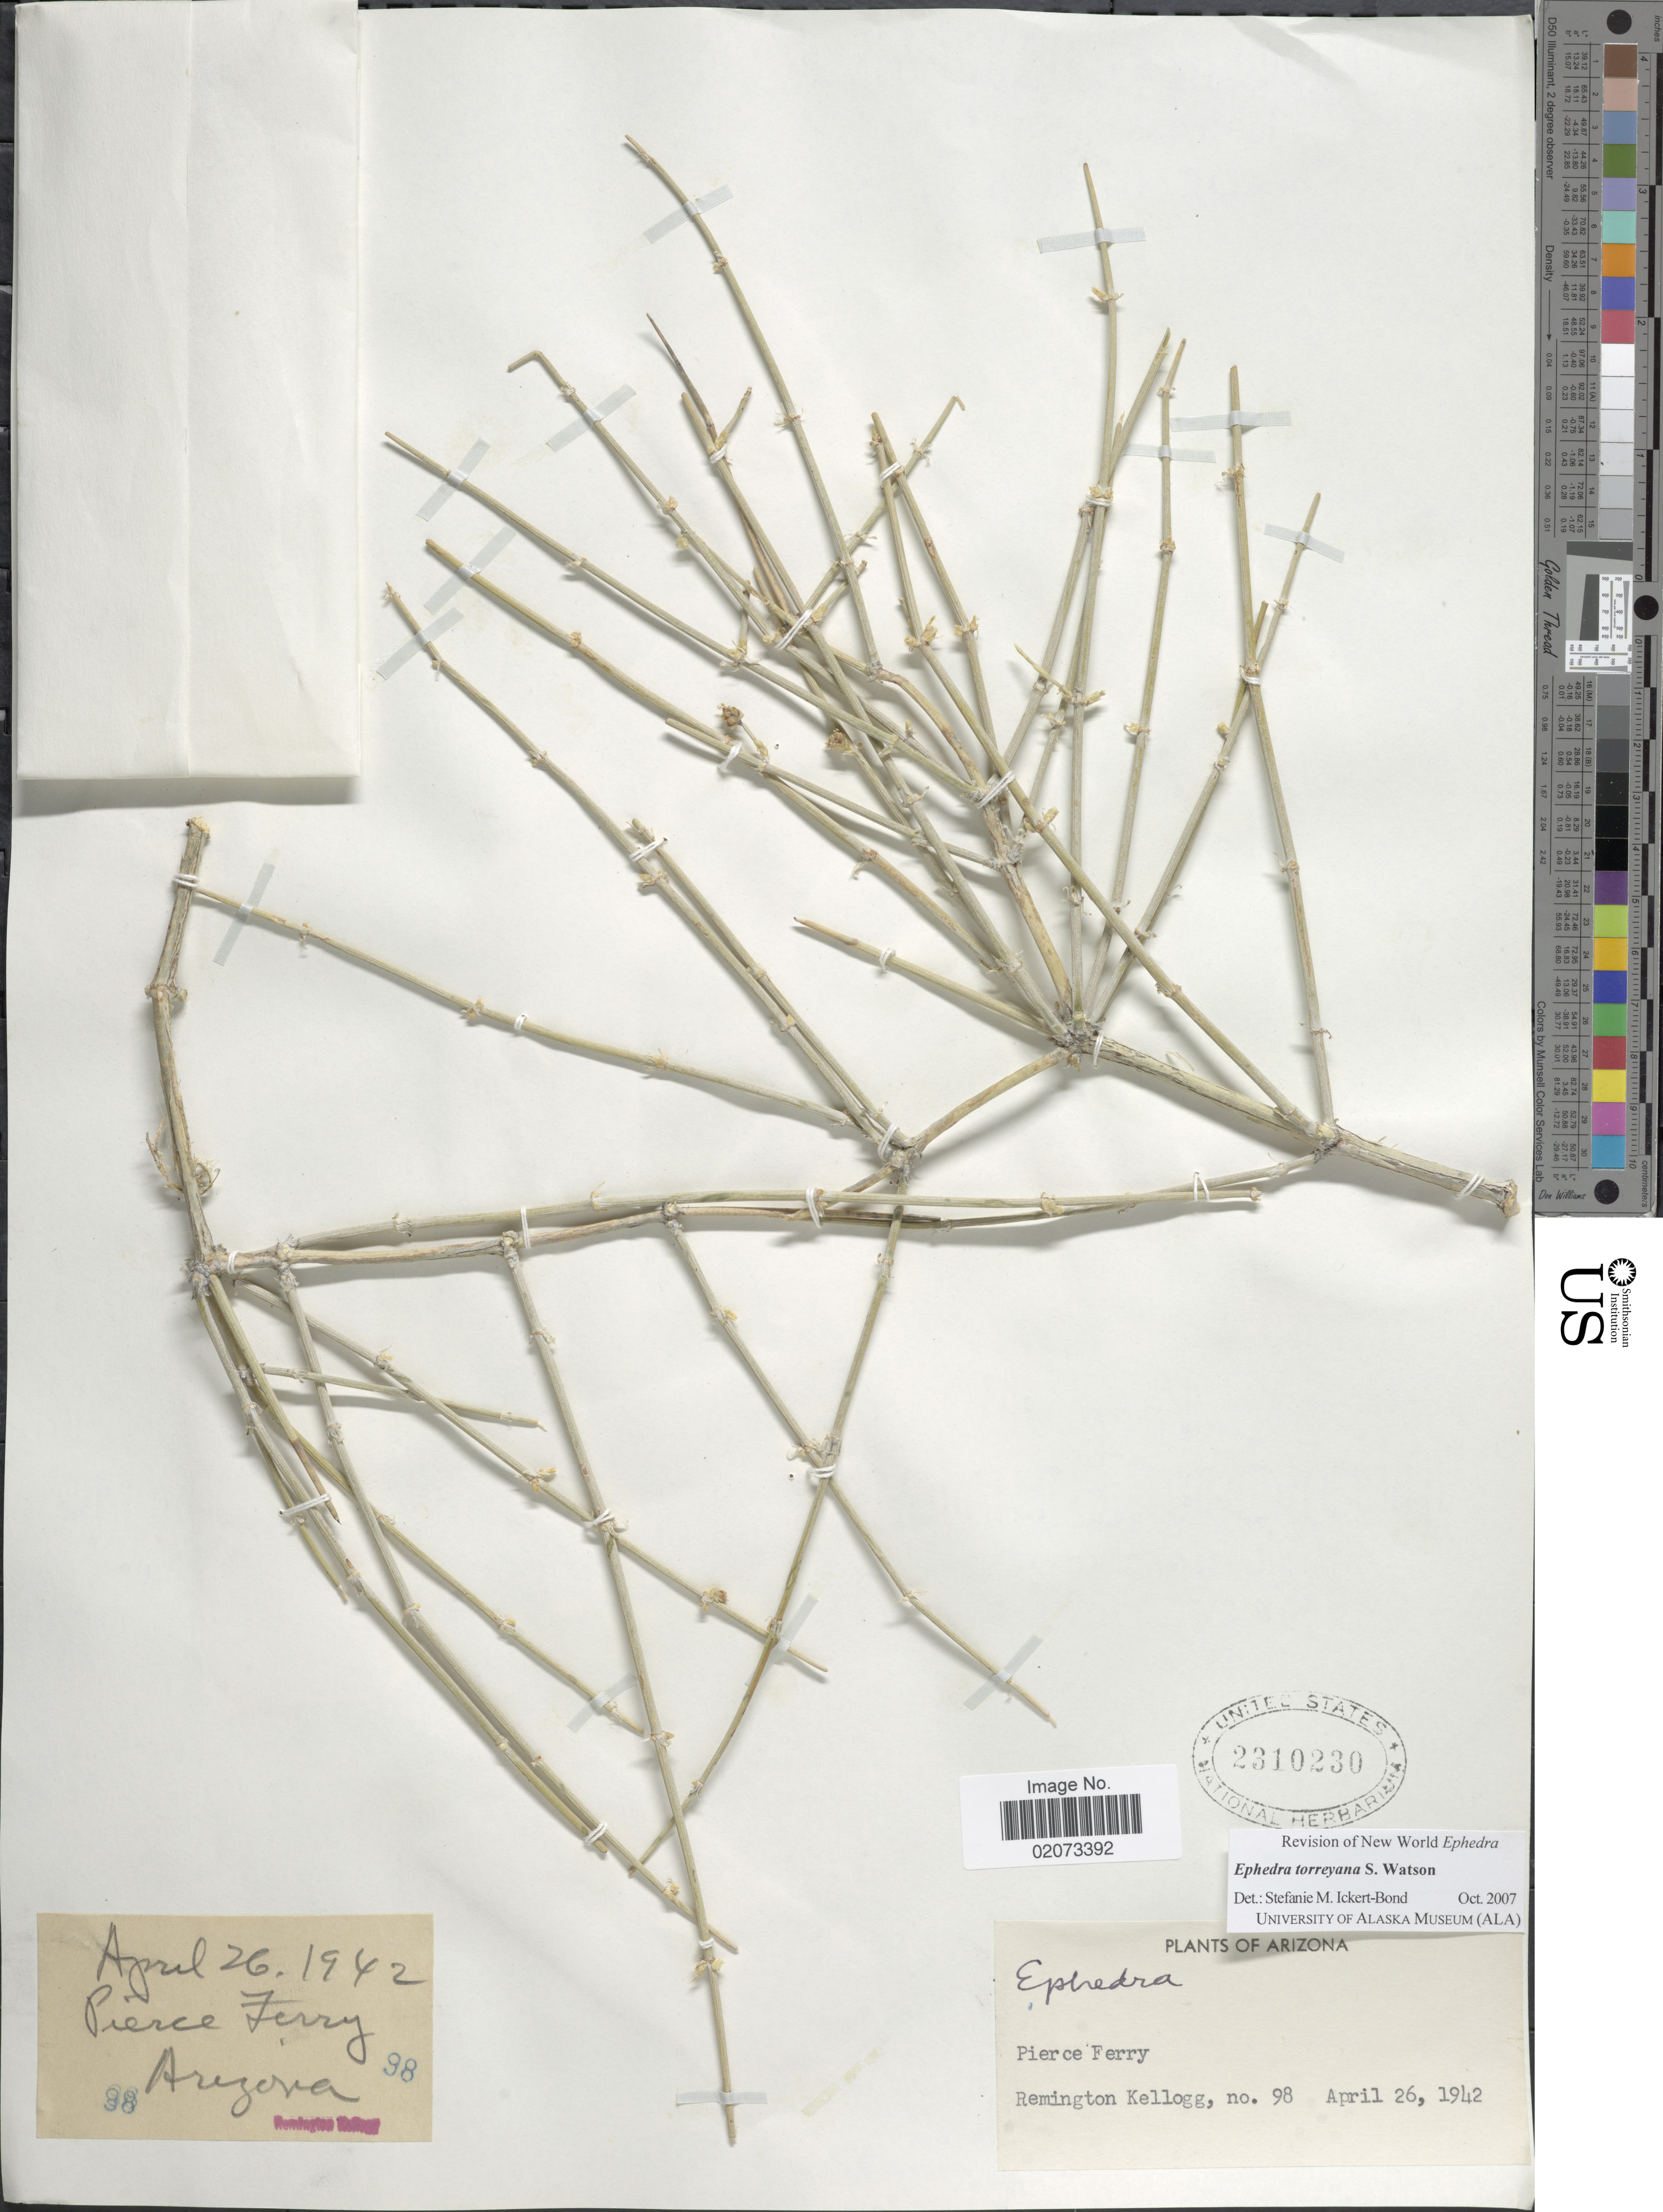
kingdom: Plantae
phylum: Tracheophyta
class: Gnetopsida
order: Ephedrales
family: Ephedraceae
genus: Ephedra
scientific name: Ephedra torreyana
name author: S. Watson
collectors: R. Kellogg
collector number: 98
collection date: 1942-04-26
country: United States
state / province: Arizona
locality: Arizona. Pierce Ferry.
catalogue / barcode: US 2310230